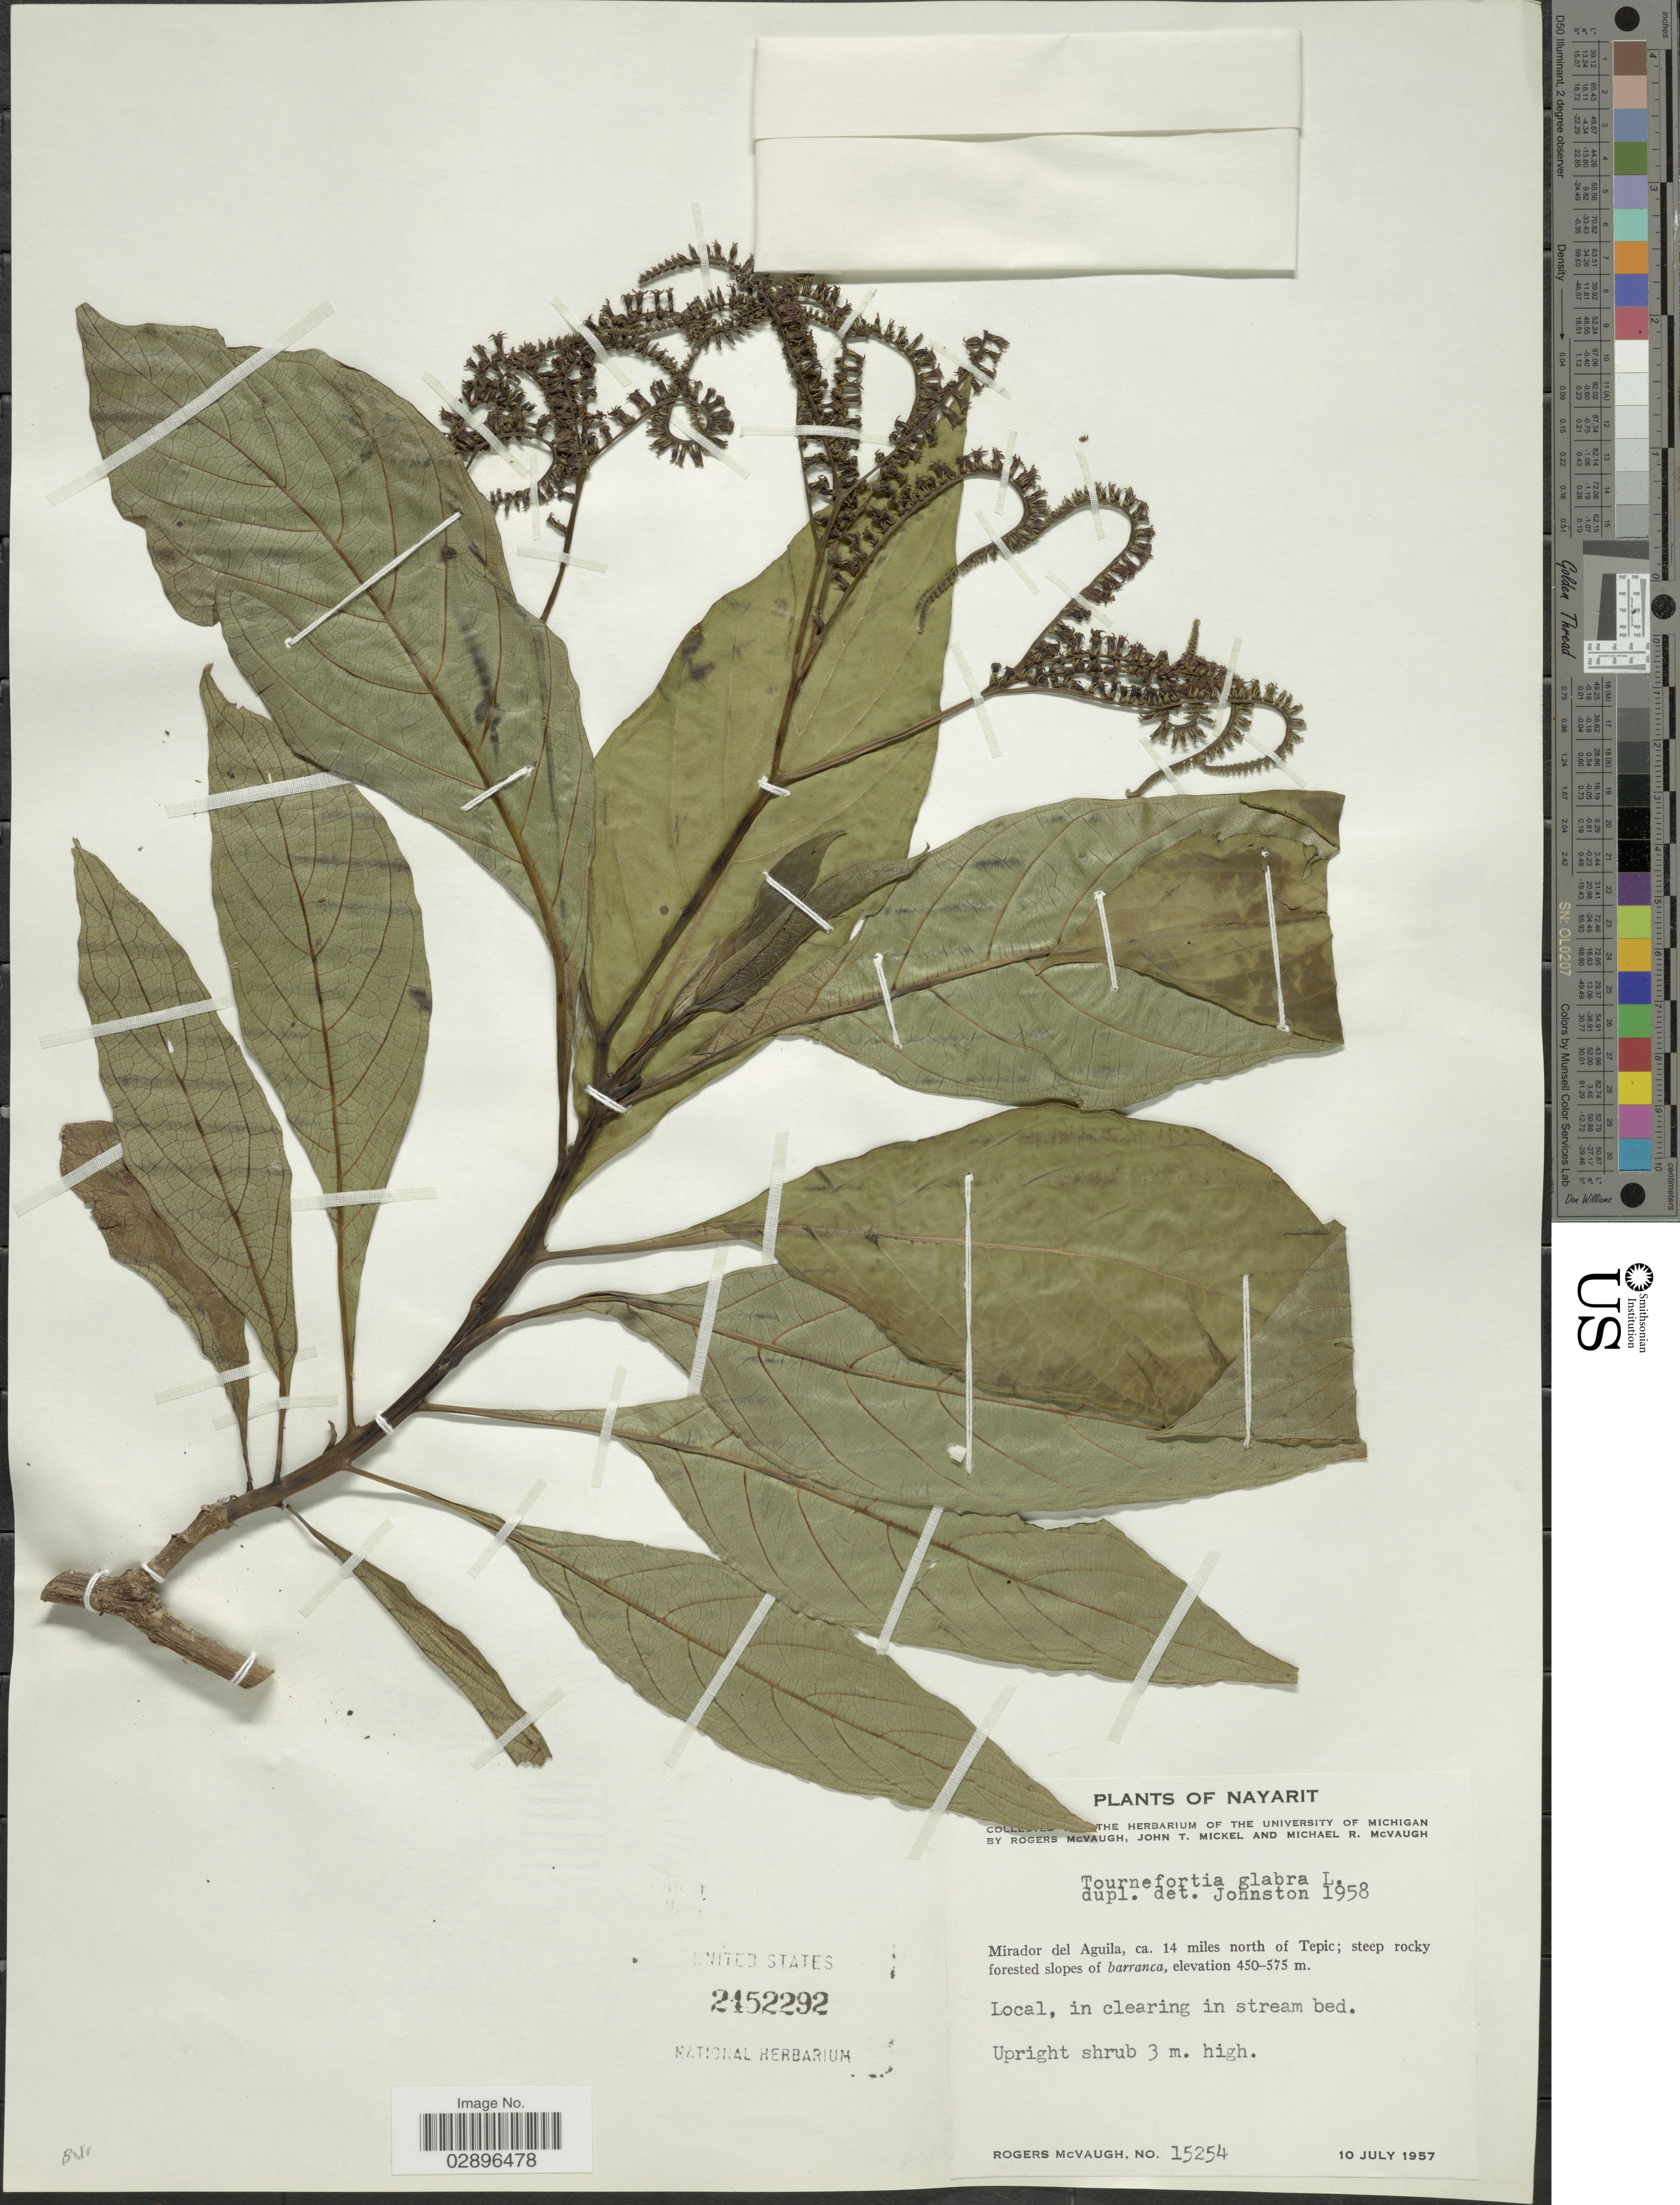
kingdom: Plantae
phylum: Tracheophyta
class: Magnoliopsida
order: Boraginales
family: Heliotropiaceae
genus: Tournefortia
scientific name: Tournefortia glabra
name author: L.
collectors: R. McVaugh, J. T. Mickel & M. R. McVaugh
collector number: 15254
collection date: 1957-07-10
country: Mexico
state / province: Nayarit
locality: Mirador de Aguila, ca. 14 miles north of Tepic; steep rocky forested slopes of barranca.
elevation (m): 450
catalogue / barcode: US 2452292